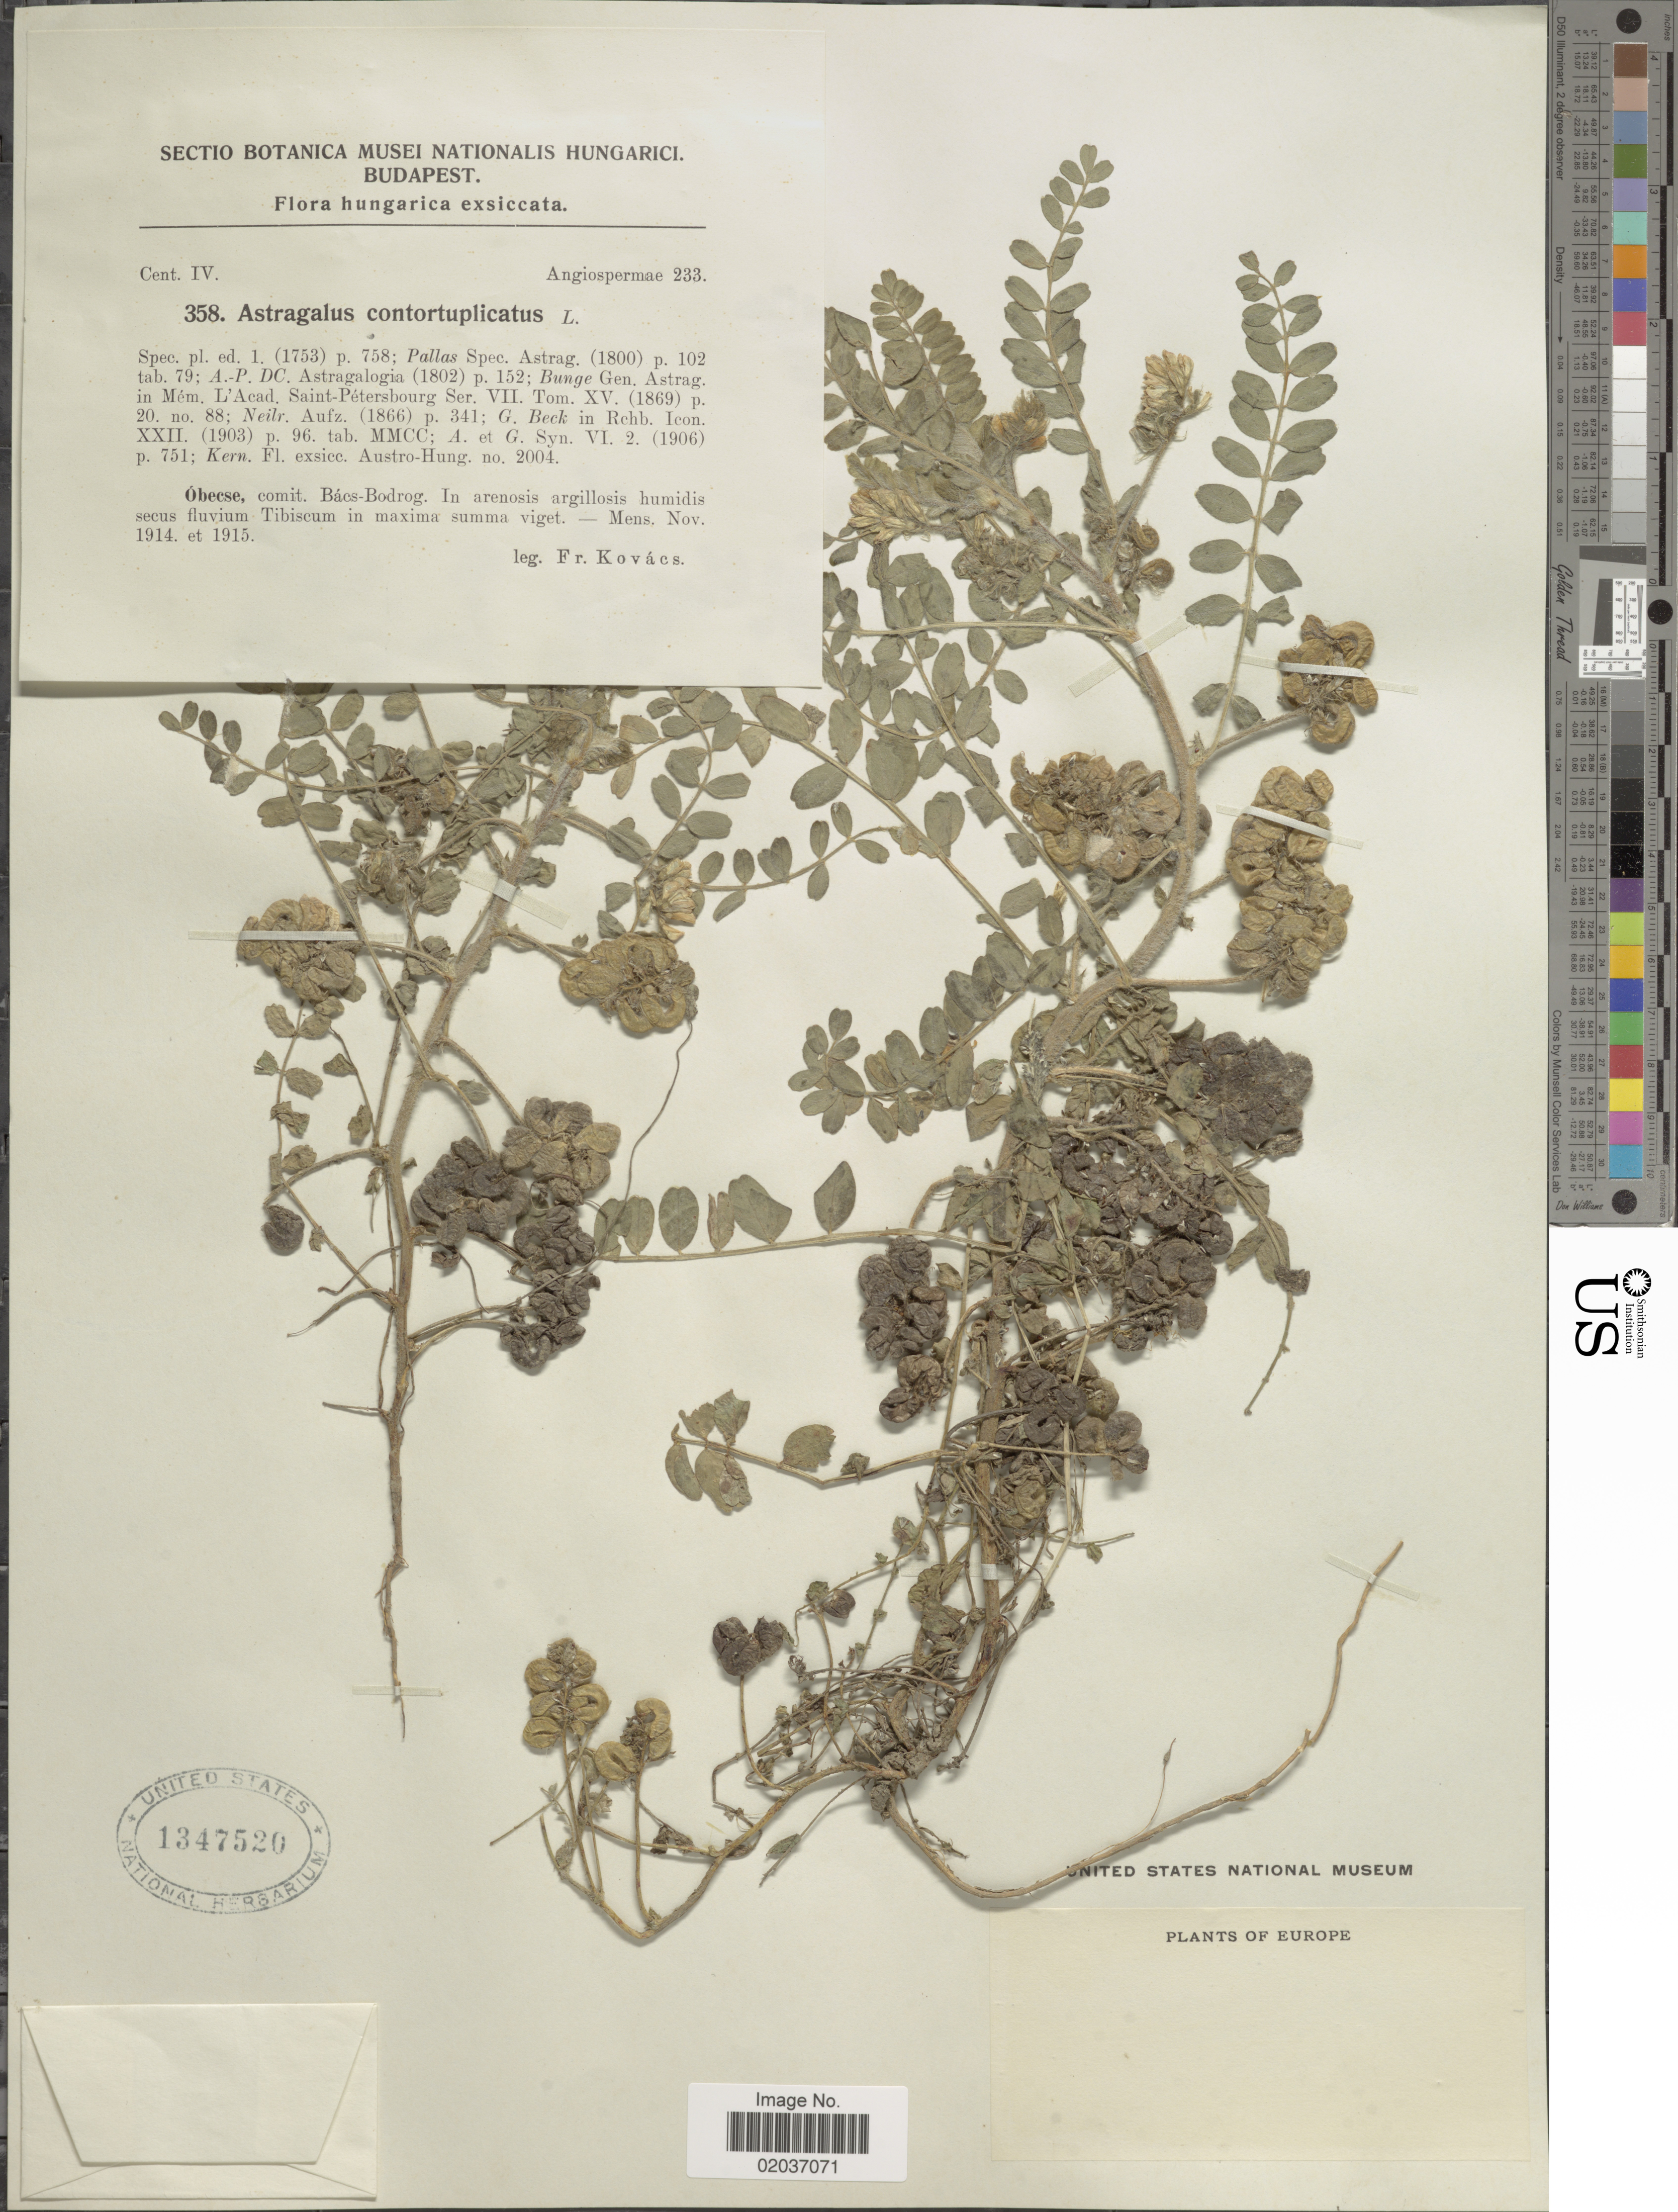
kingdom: Plantae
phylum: Tracheophyta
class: Magnoliopsida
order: Fabales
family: Fabaceae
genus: Astragalus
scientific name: Astragalus contortuplicatus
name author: L.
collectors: Krovács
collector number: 358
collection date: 1914-11/1915-11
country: Hungary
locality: Óbecse, comit. Bács-Bodrog. Tibiscum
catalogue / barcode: US 1347520